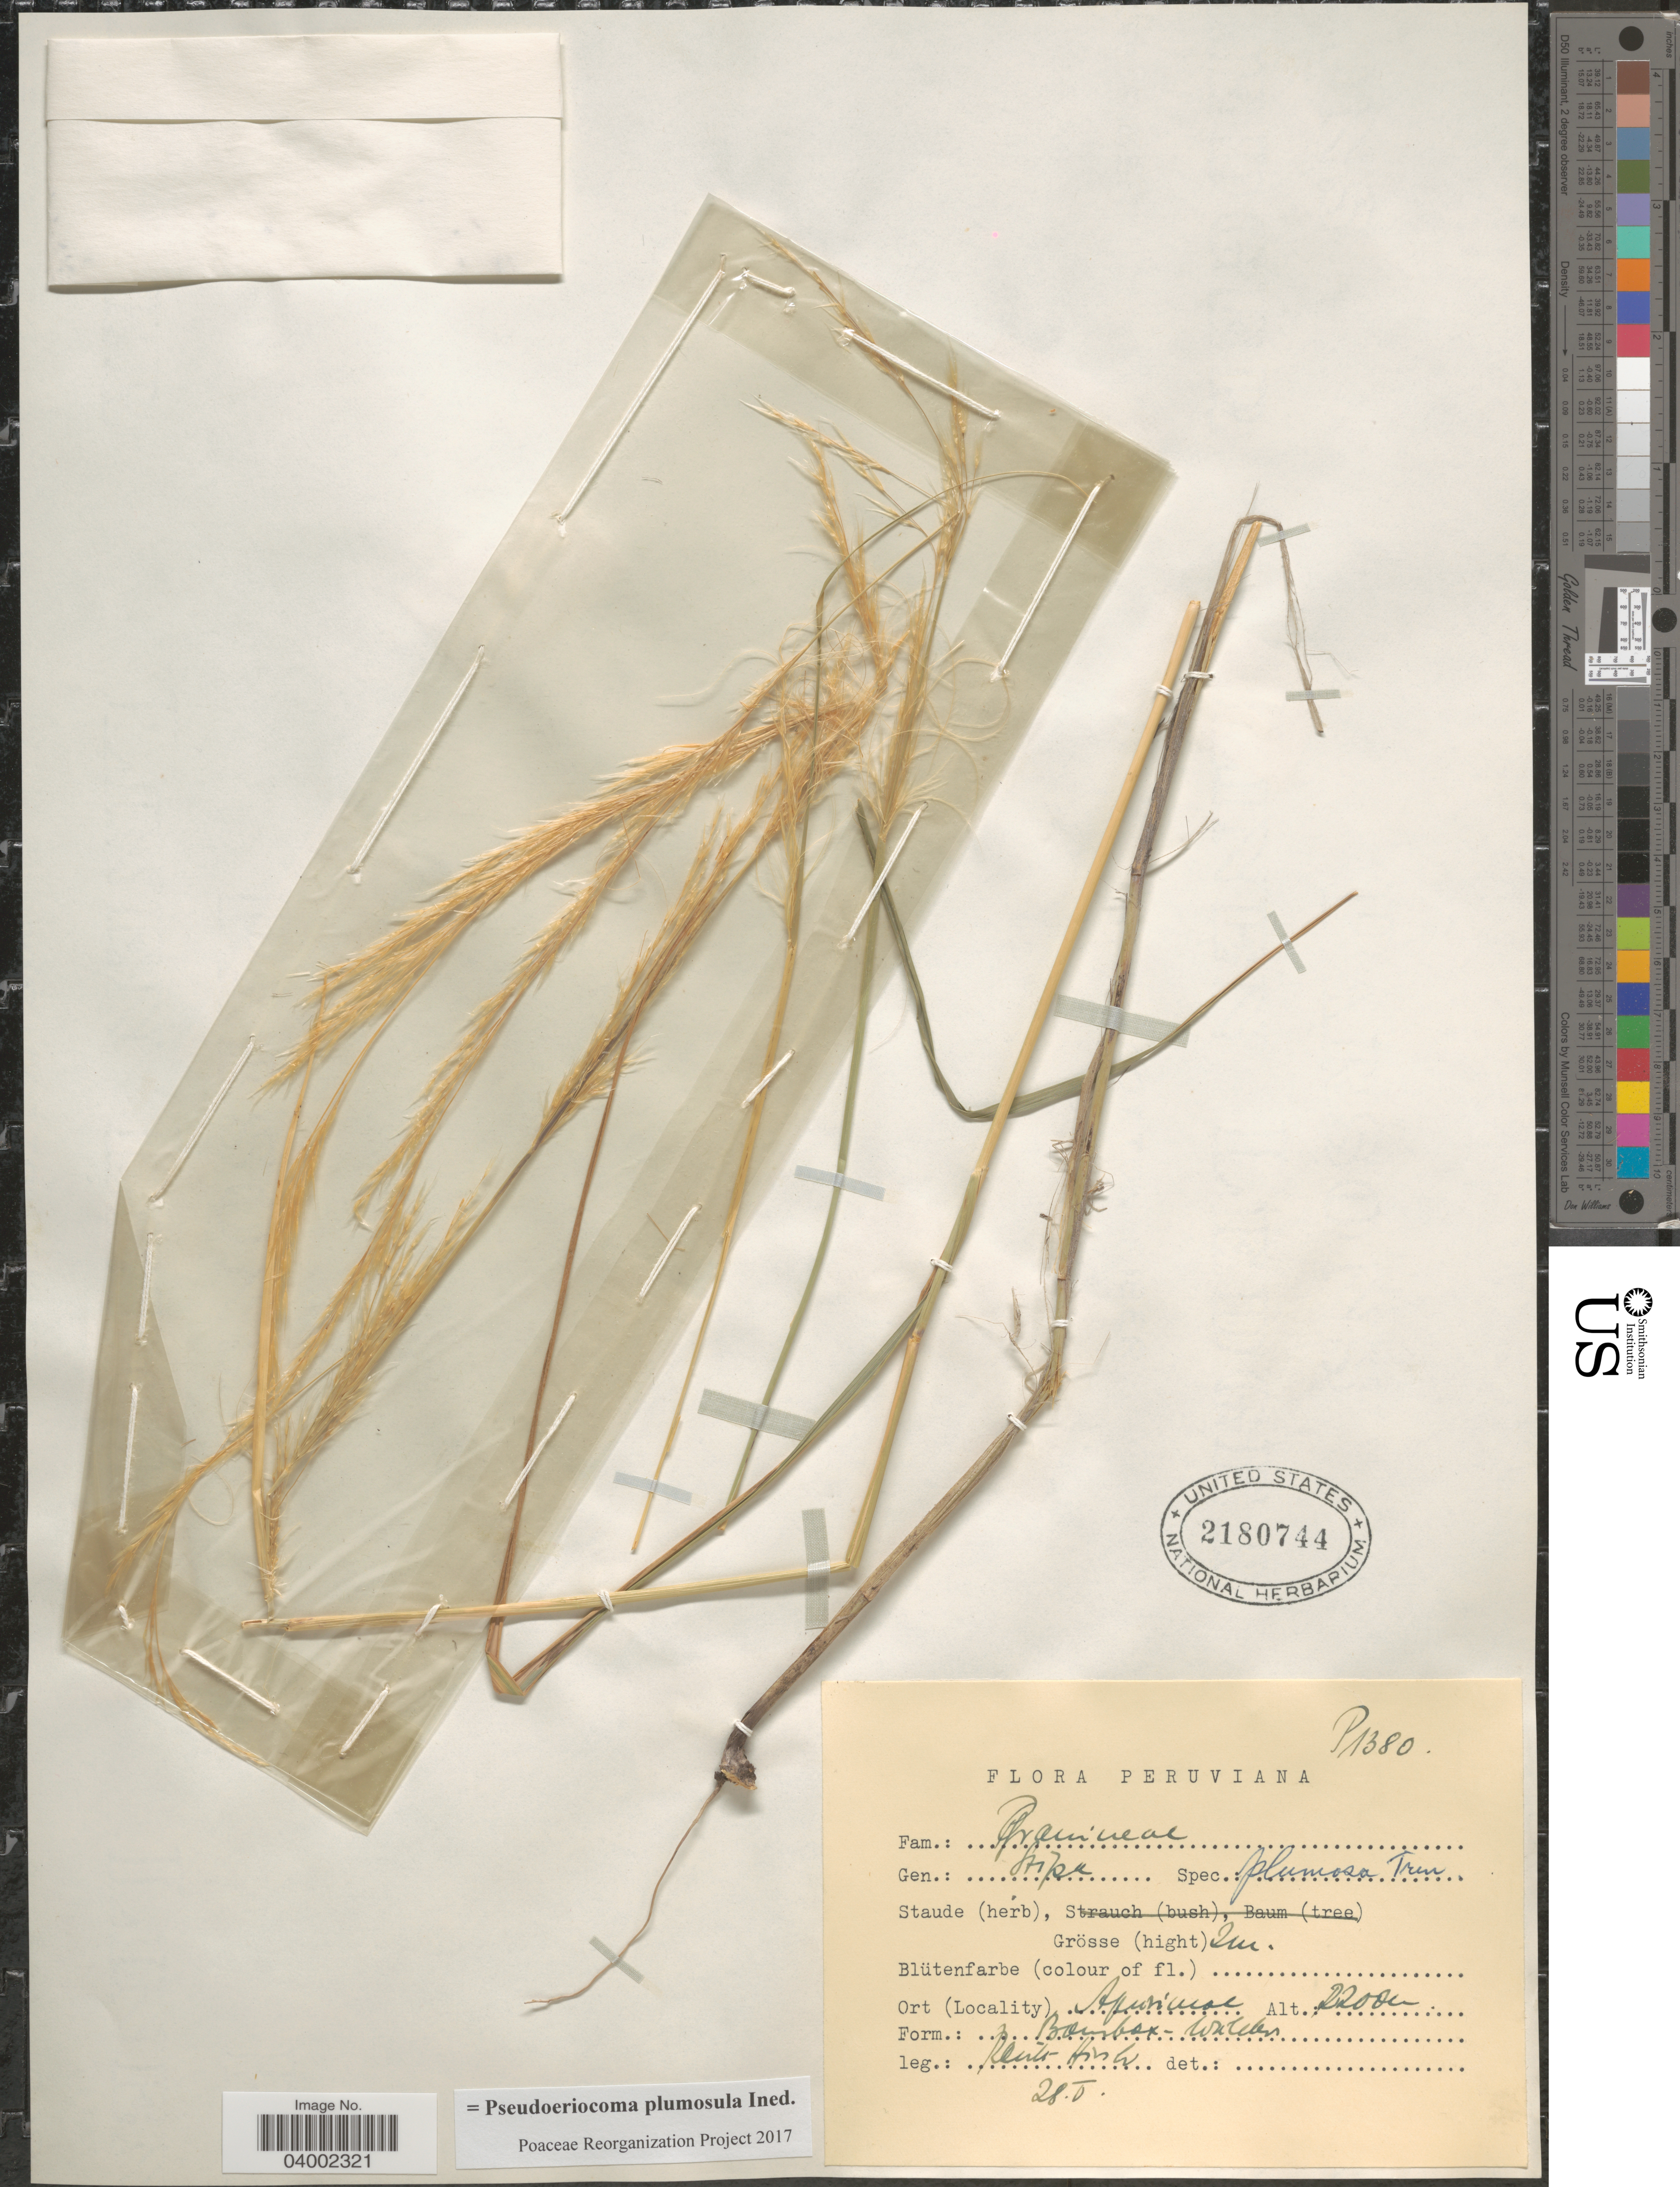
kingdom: Plantae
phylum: Tracheophyta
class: Liliopsida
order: Poales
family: Poaceae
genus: Pseudoeriocoma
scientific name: Pseudoeriocoma plumosula ined.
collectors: W. Rauh & G. Hirsch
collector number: P1380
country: Peru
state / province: Apurímac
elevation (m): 2200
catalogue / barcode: US 2180744